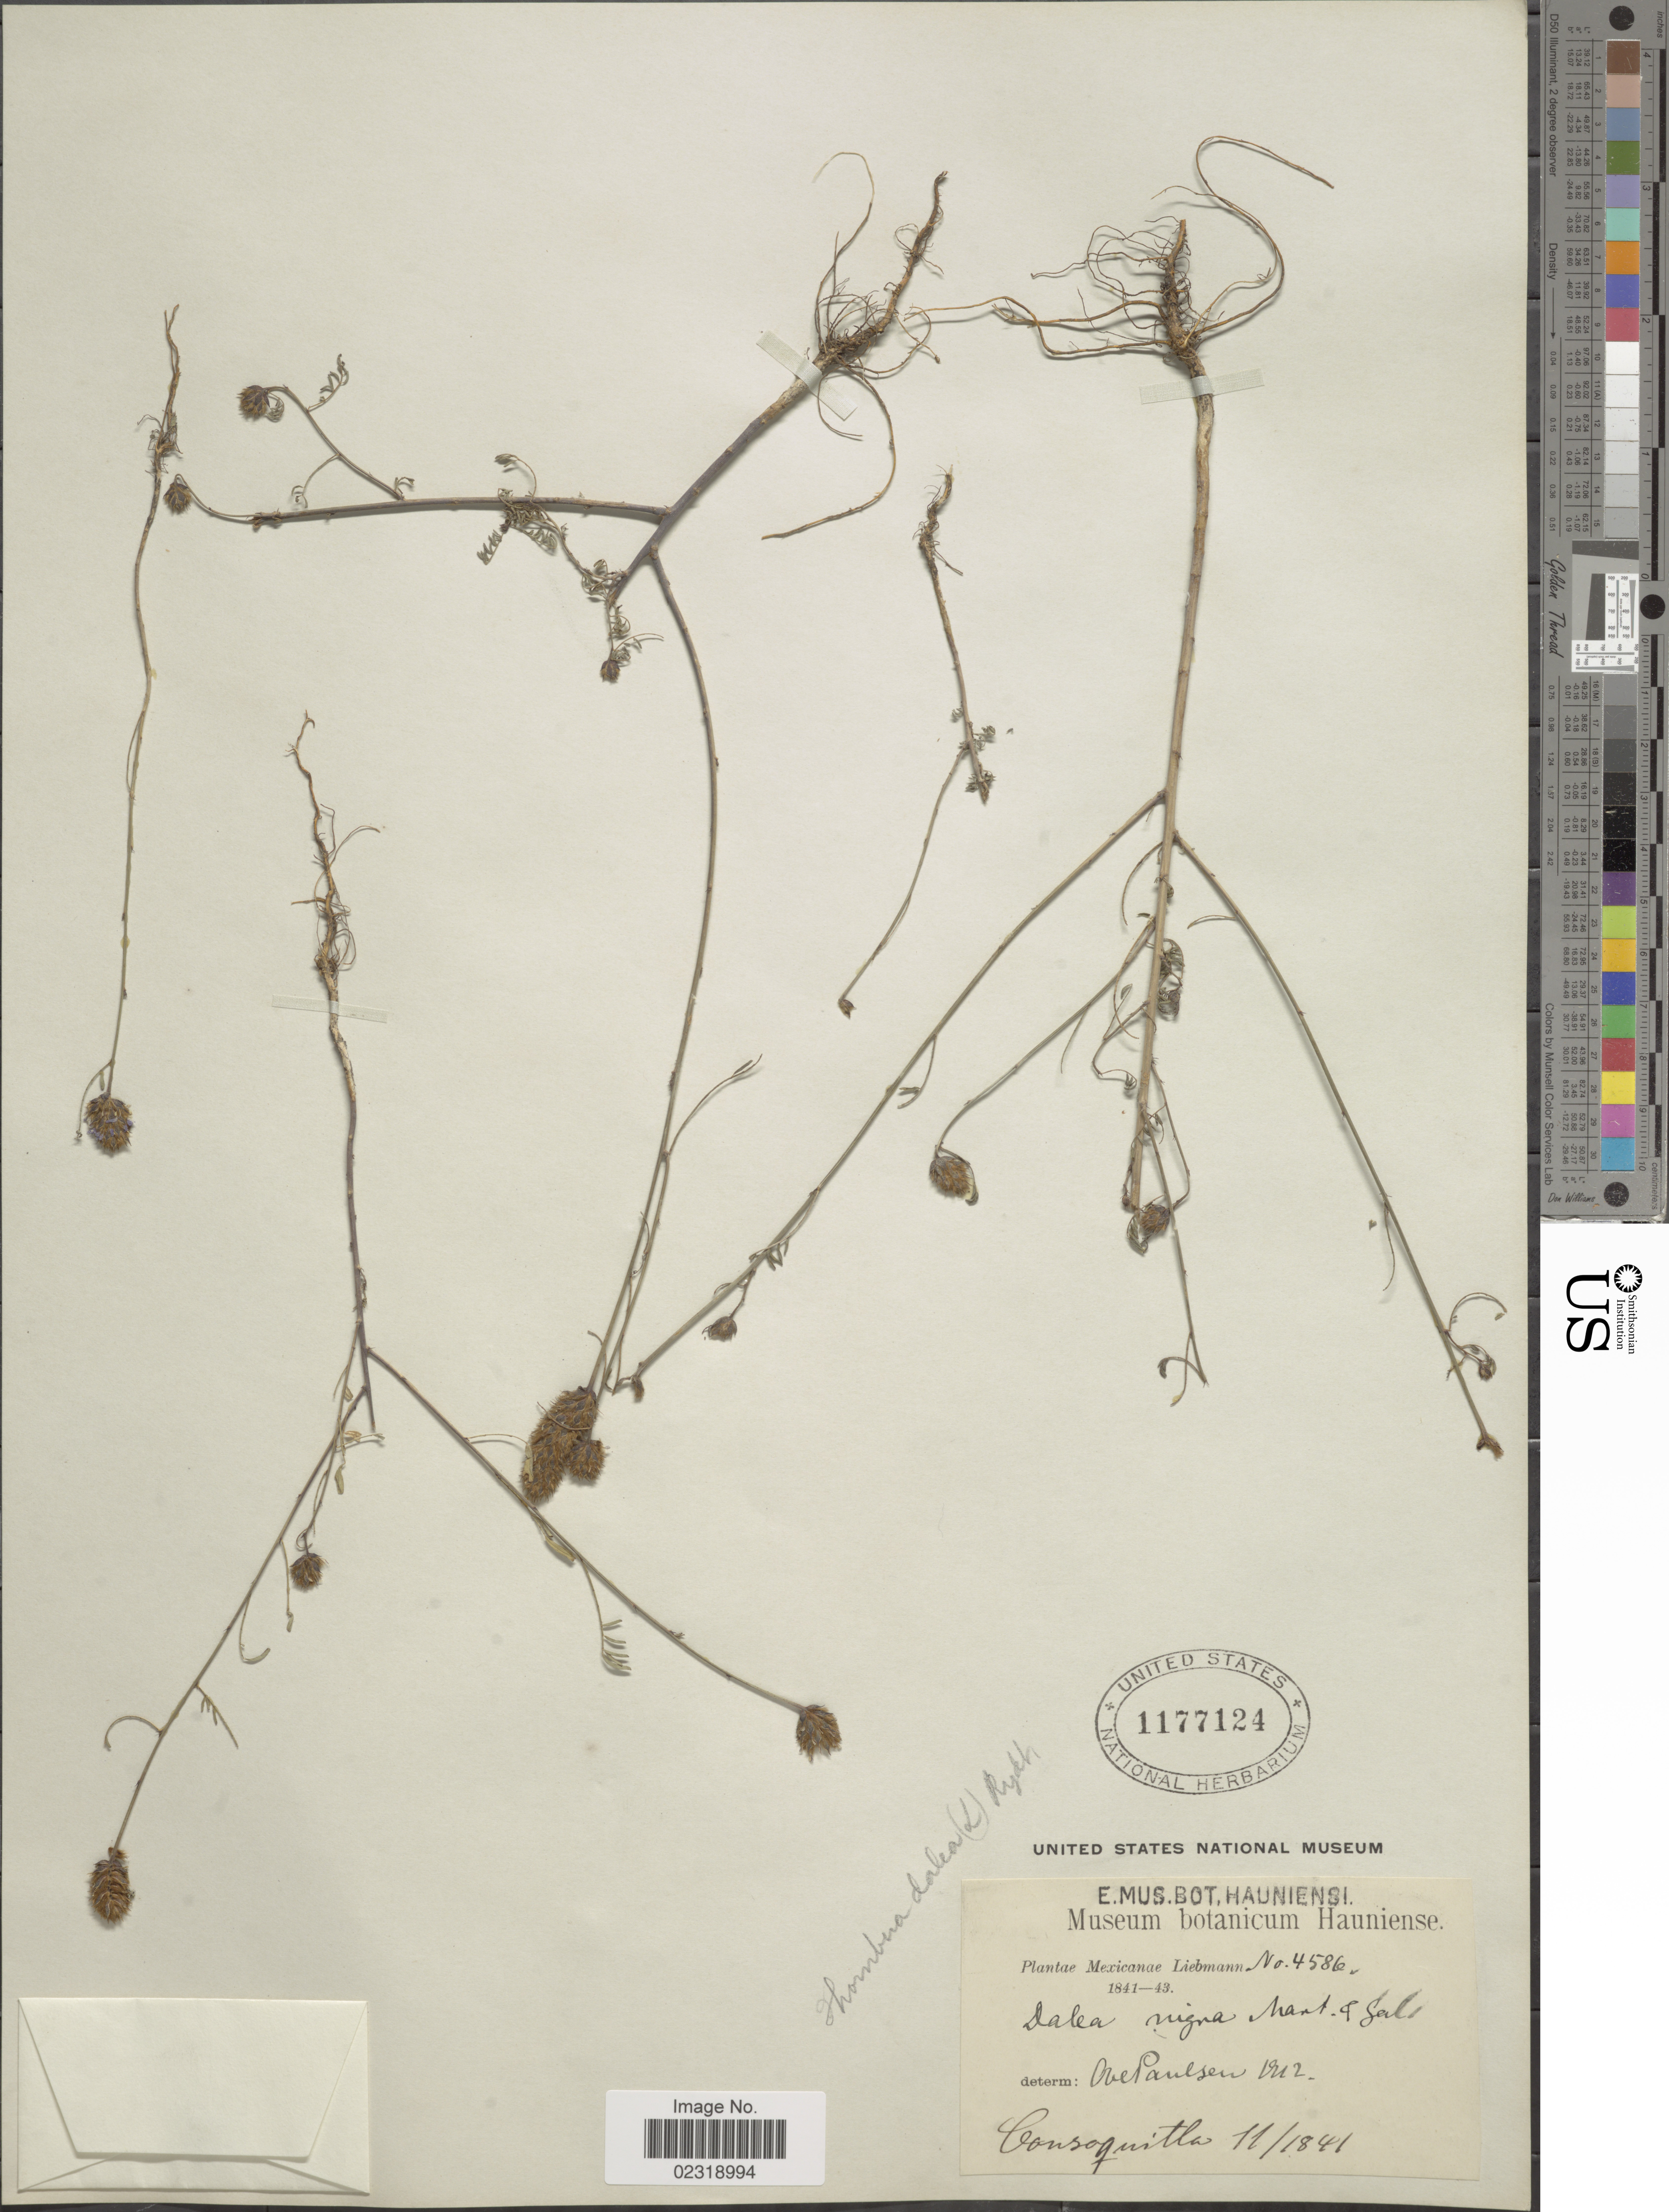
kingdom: Plantae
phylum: Tracheophyta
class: Magnoliopsida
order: Fabales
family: Fabaceae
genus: Dalea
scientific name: Dalea cliffortiana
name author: Willd.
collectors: Liebmann, --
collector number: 4586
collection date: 1841/1843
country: Mexico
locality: Consoquitla.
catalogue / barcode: US 1177124